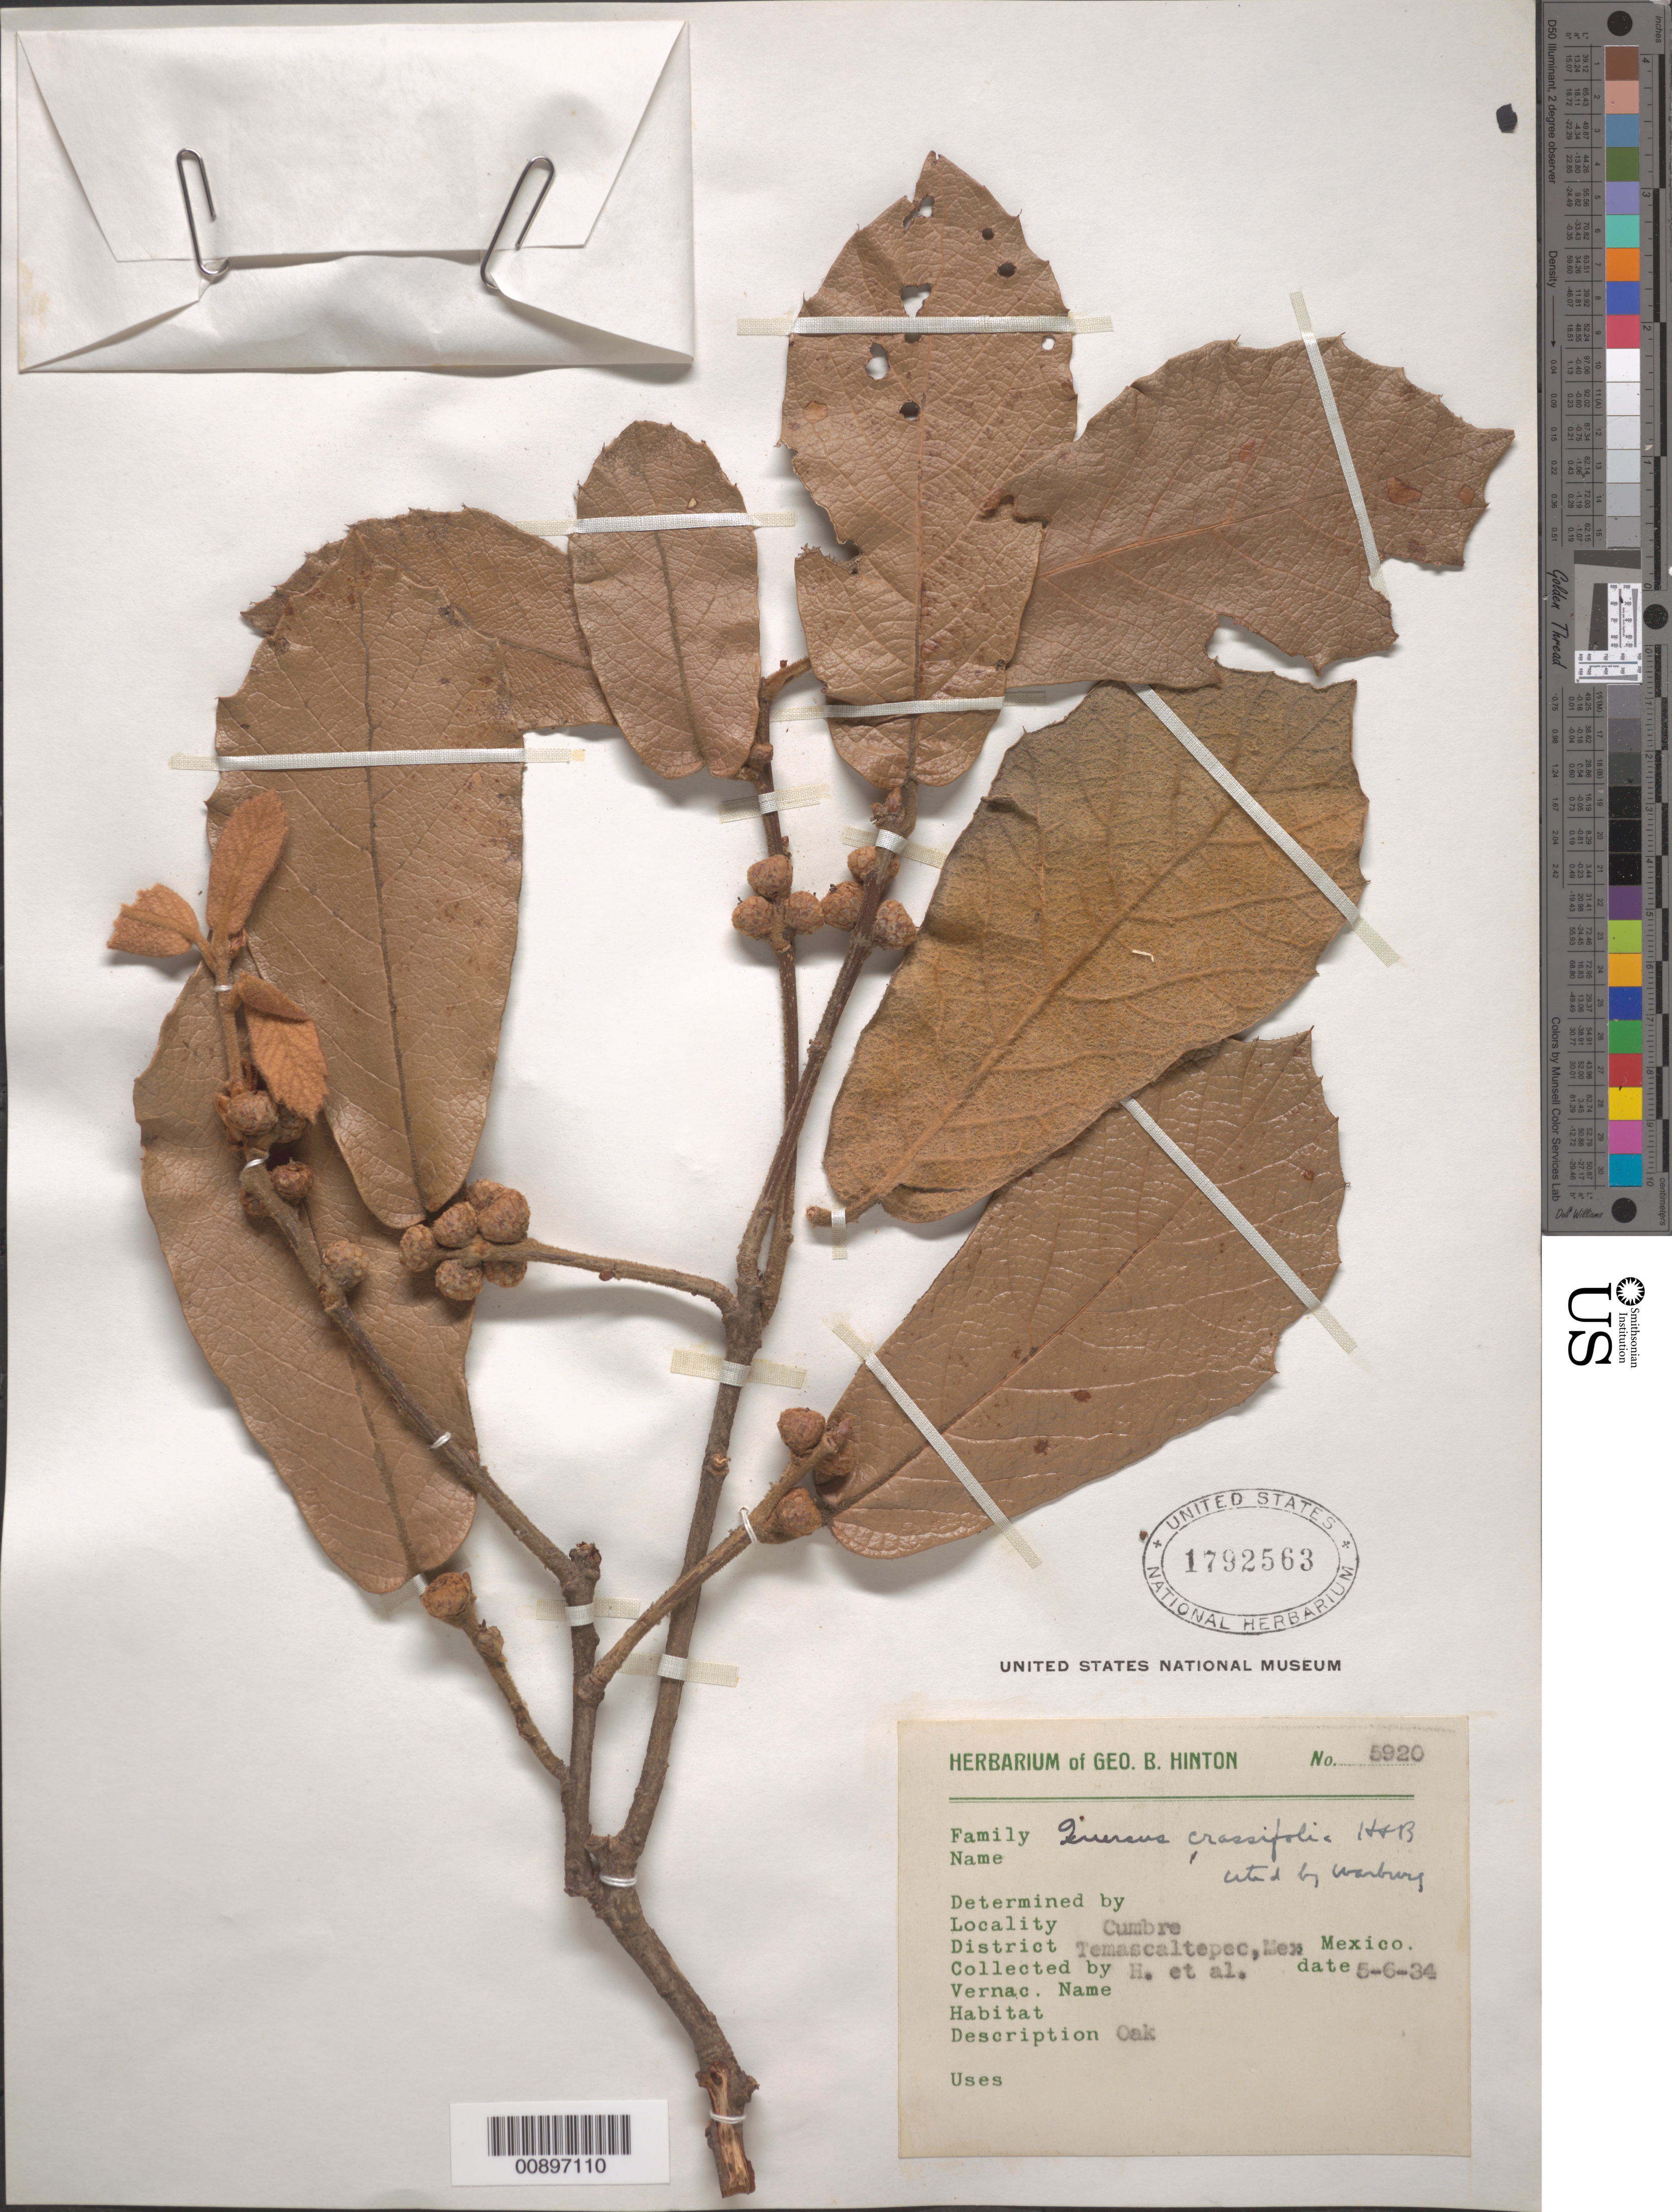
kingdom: Plantae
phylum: Tracheophyta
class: Magnoliopsida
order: Fagales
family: Fagaceae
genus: Quercus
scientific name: Quercus crassifolia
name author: Humb. & Bonpl.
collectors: G. B. Hinton & et al.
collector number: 5920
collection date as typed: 06 May 1934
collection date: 1934-05-06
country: Mexico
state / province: México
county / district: Temascaltepec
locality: Cumbre, District Temascaltepec, State Mexico.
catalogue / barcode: US 1792563